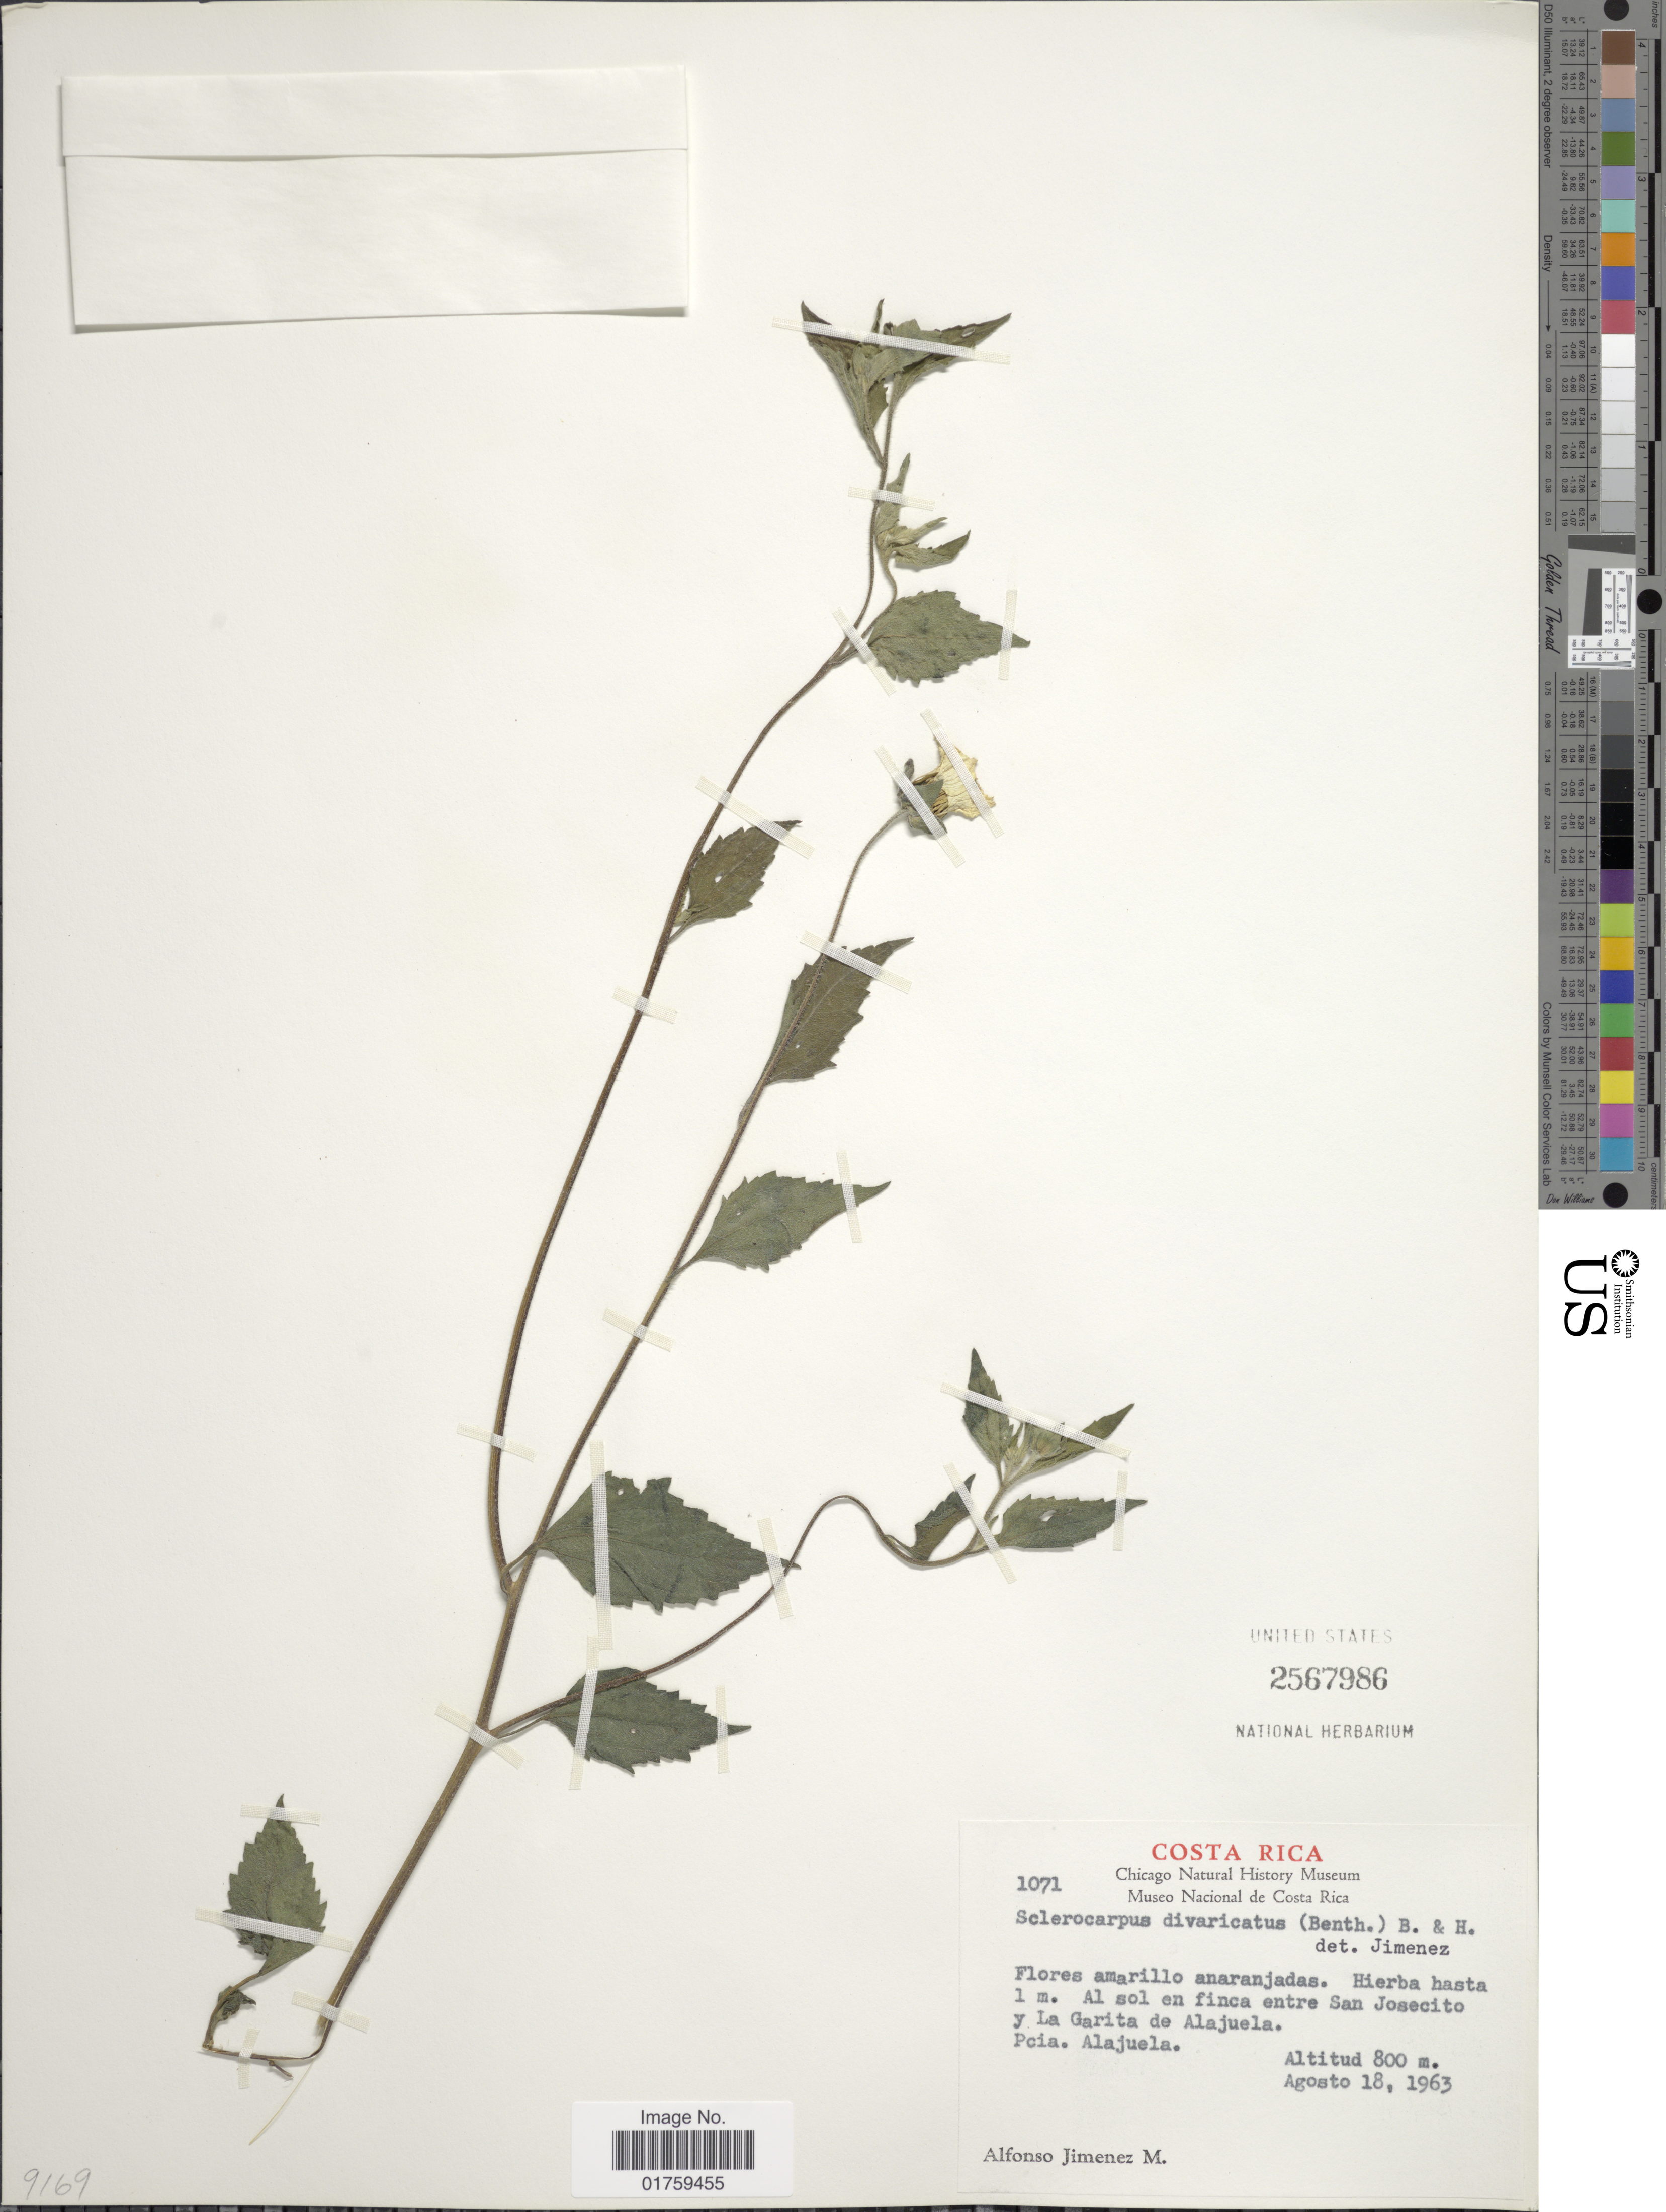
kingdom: Plantae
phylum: Tracheophyta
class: Magnoliopsida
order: Asterales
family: Asteraceae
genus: Sclerocarpus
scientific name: Sclerocarpus divaricatus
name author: (Benth.) Benth. & Hook. f. ex Hemsl.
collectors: A. Jimenez M.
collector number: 1071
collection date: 1963-08-18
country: Costa Rica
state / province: Alajuela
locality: Al sol en finca entre San Josecito y La Garita de Alajuela. Pcia.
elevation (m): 800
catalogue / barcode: US 2567986